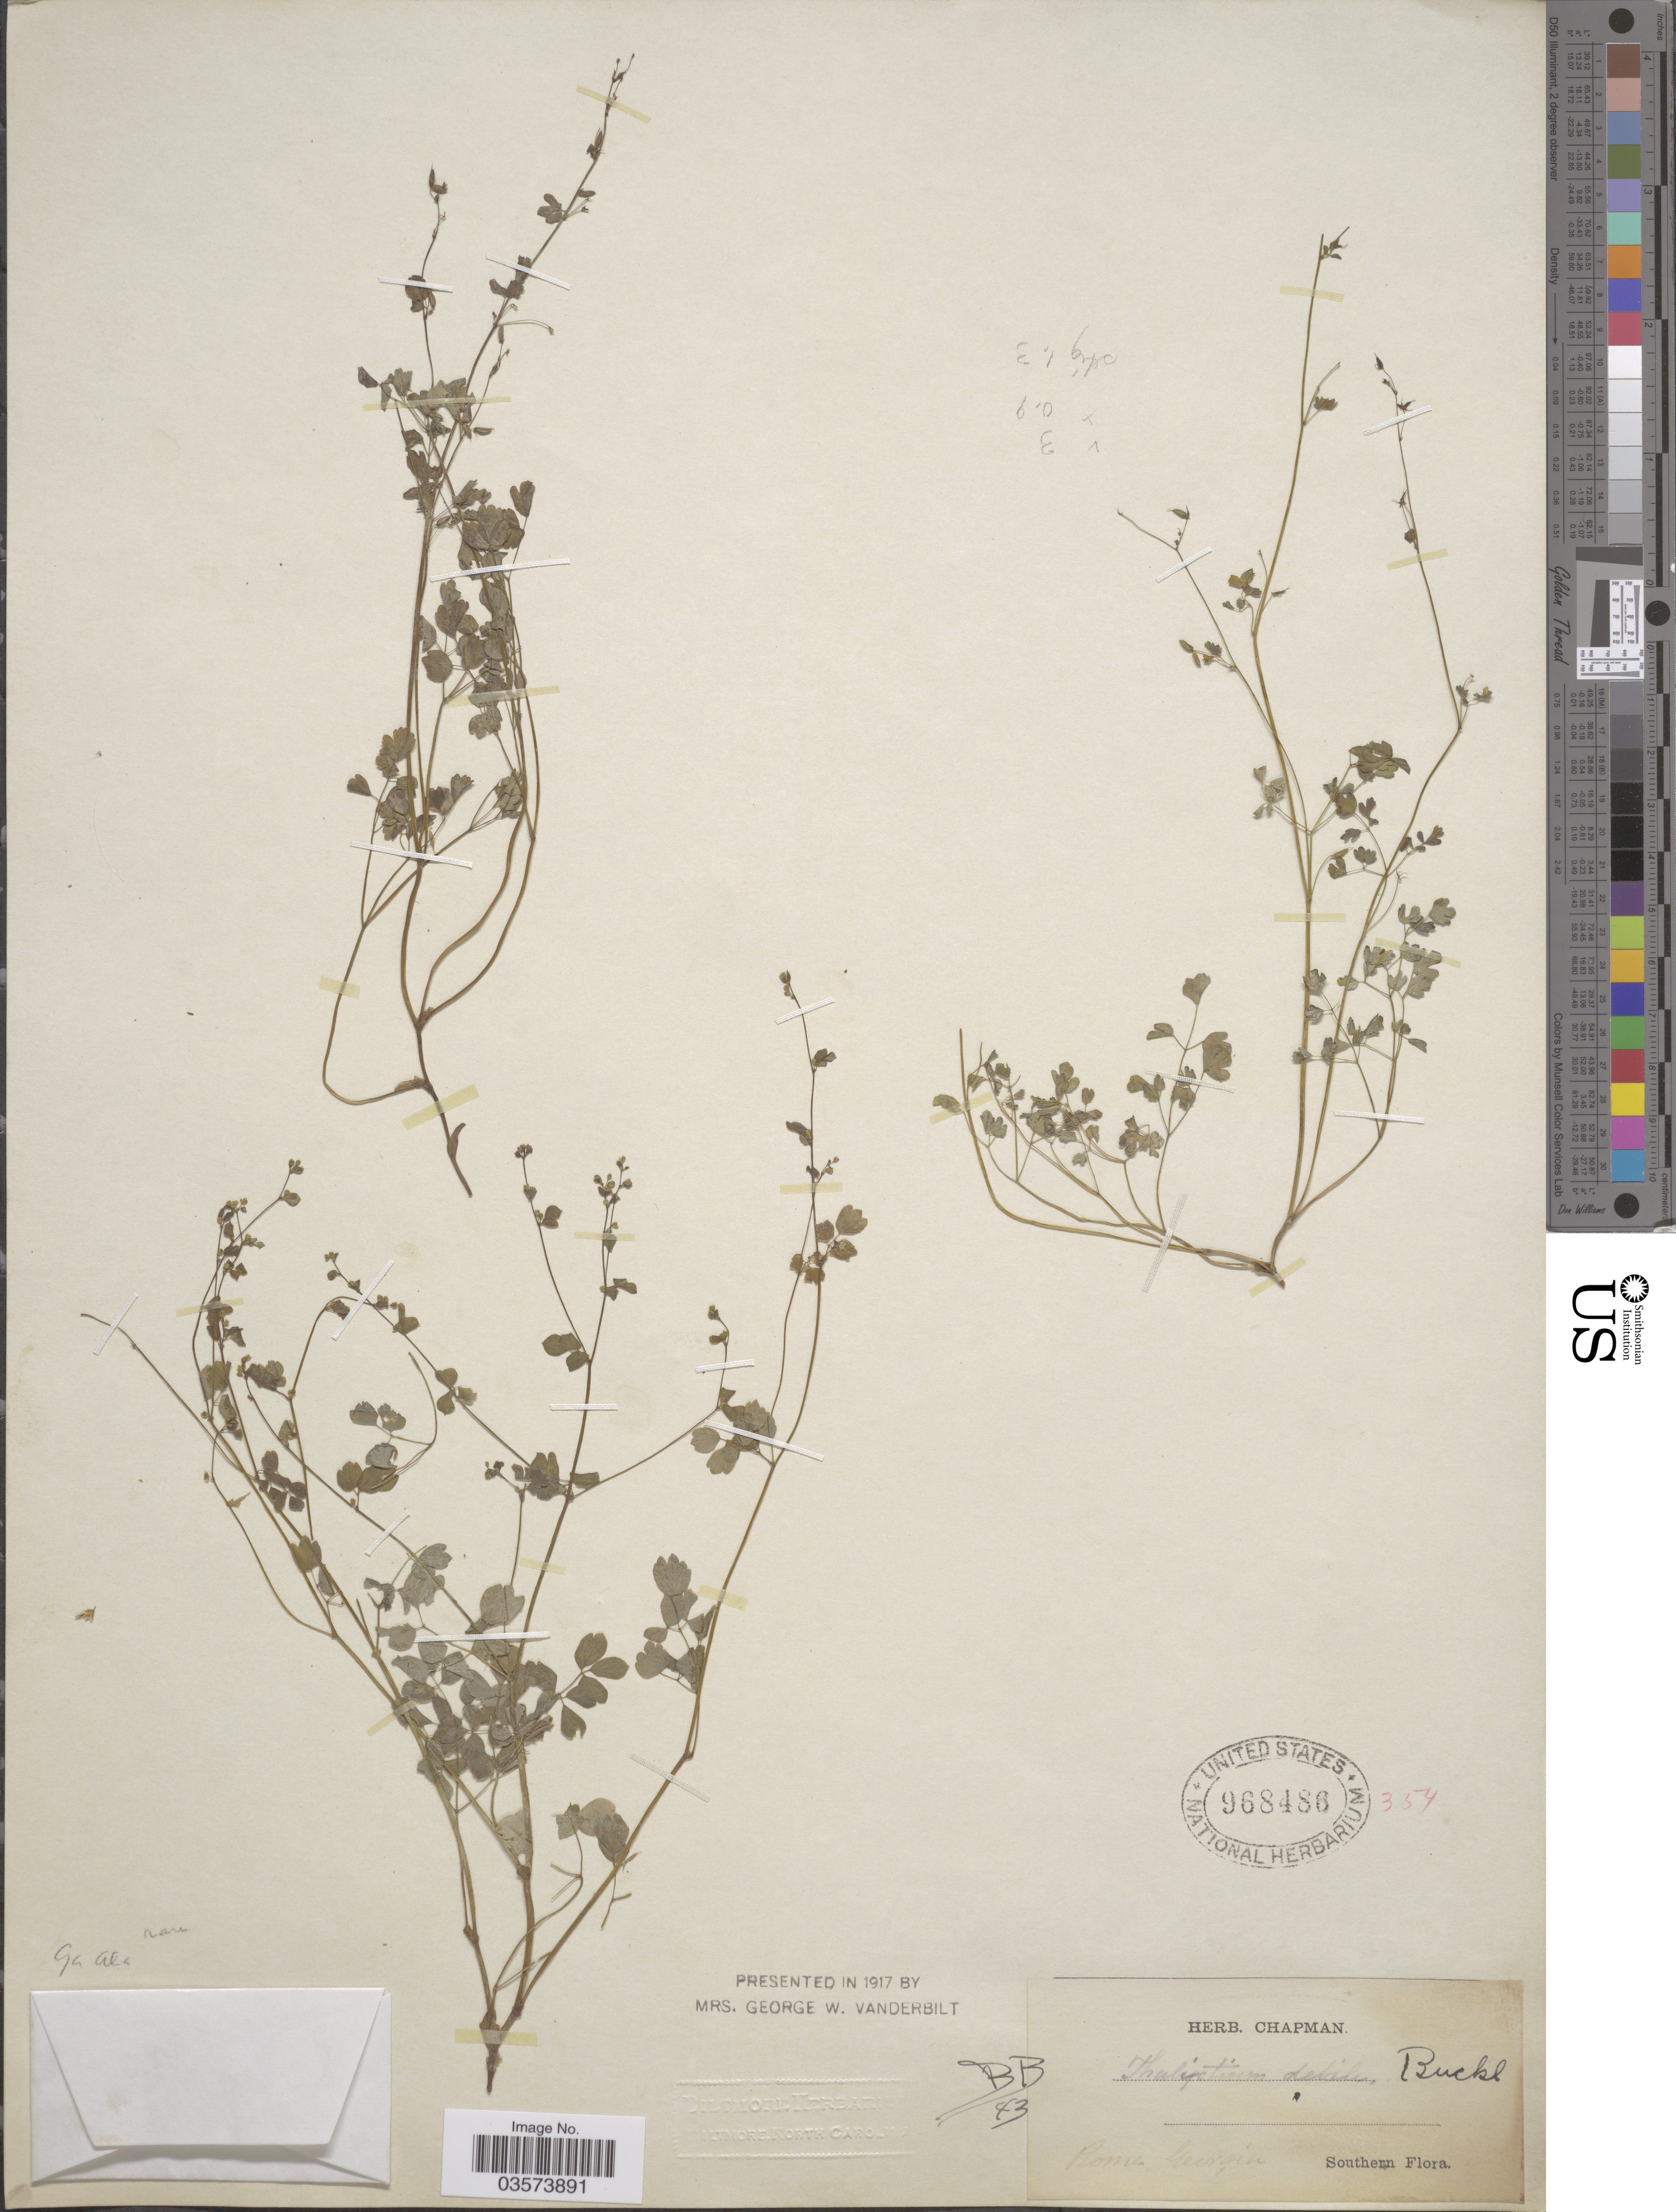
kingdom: Plantae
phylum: Tracheophyta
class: Magnoliopsida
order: Ranunculales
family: Ranunculaceae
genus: Thalictrum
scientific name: Thalictrum debile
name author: Buckley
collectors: ex herb. Chapman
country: United States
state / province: Georgia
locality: Rome. Southern.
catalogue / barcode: US 968486